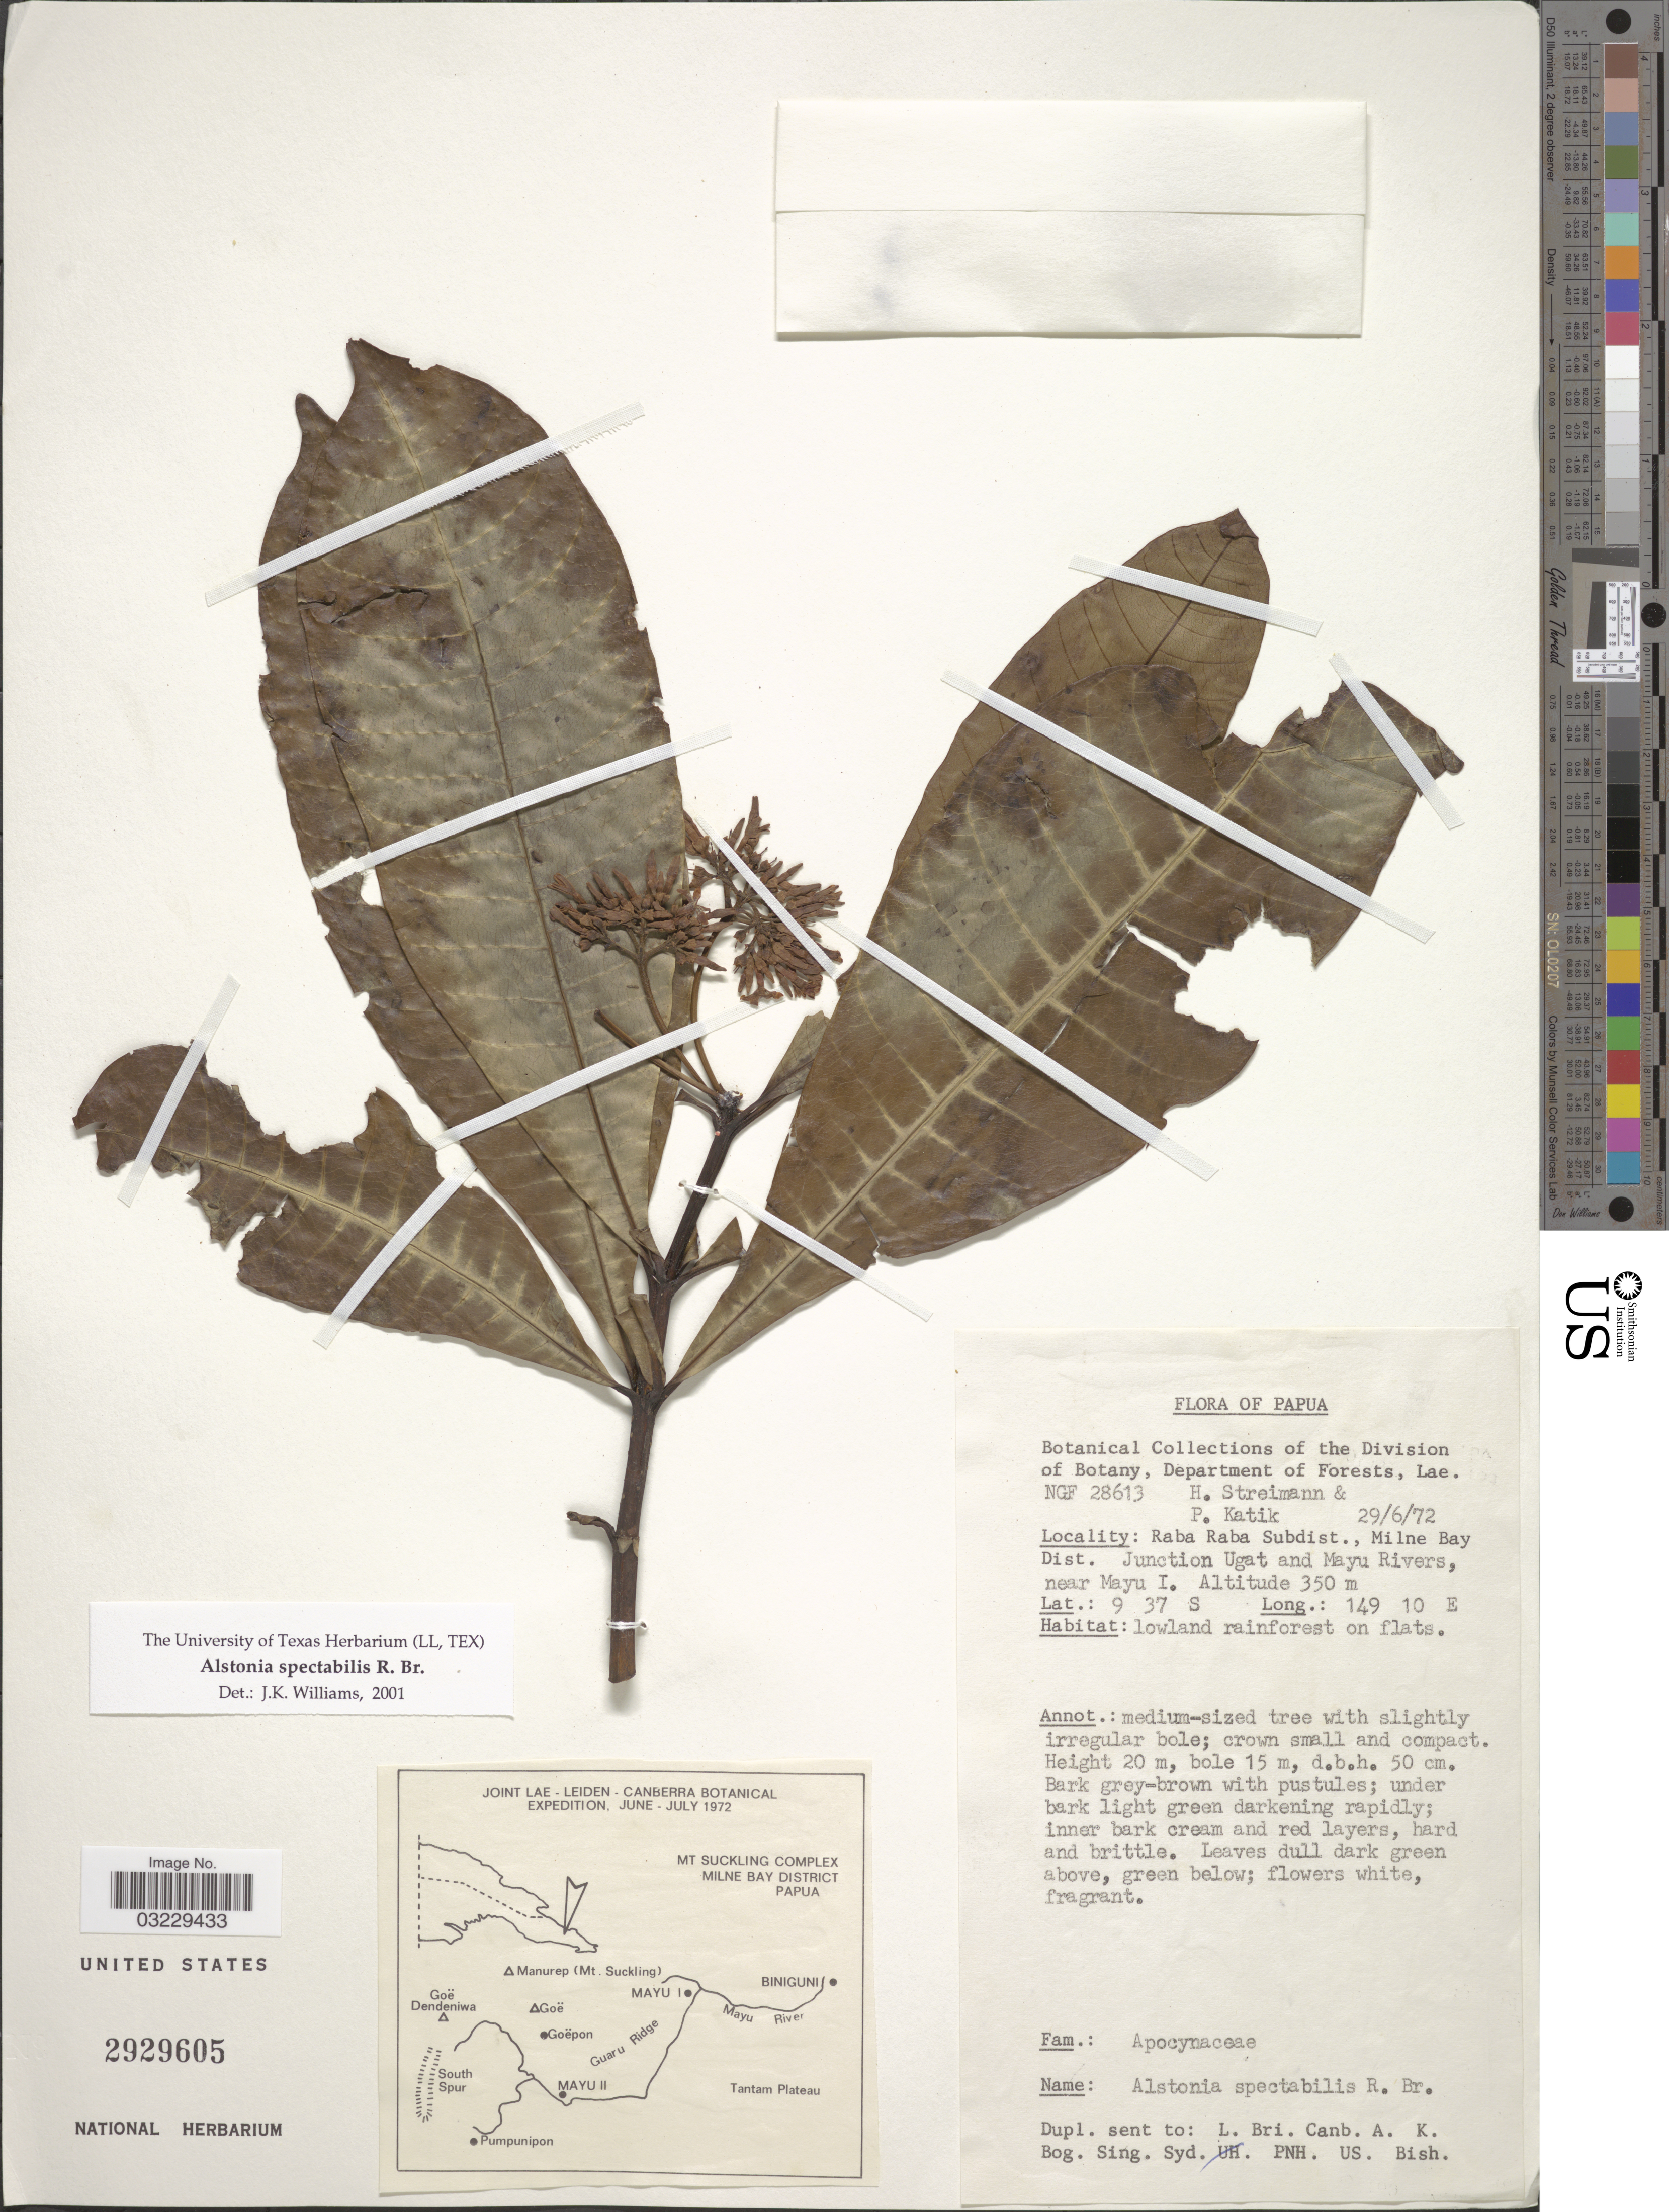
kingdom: Plantae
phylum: Tracheophyta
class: Magnoliopsida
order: Gentianales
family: Apocynaceae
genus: Alstonia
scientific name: Alstonia spectabilis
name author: R. Br.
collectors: H. Streimann & P. Katik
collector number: NGF28613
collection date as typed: Transcribed d/m/y: 29/6/72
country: Papua New Guinea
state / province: Milne Bay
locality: Raba Raba Subdist., Milne Bay Dist. Junction Ugat and Mayu Rivers, near Mayu I.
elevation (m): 350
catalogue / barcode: US 2929605